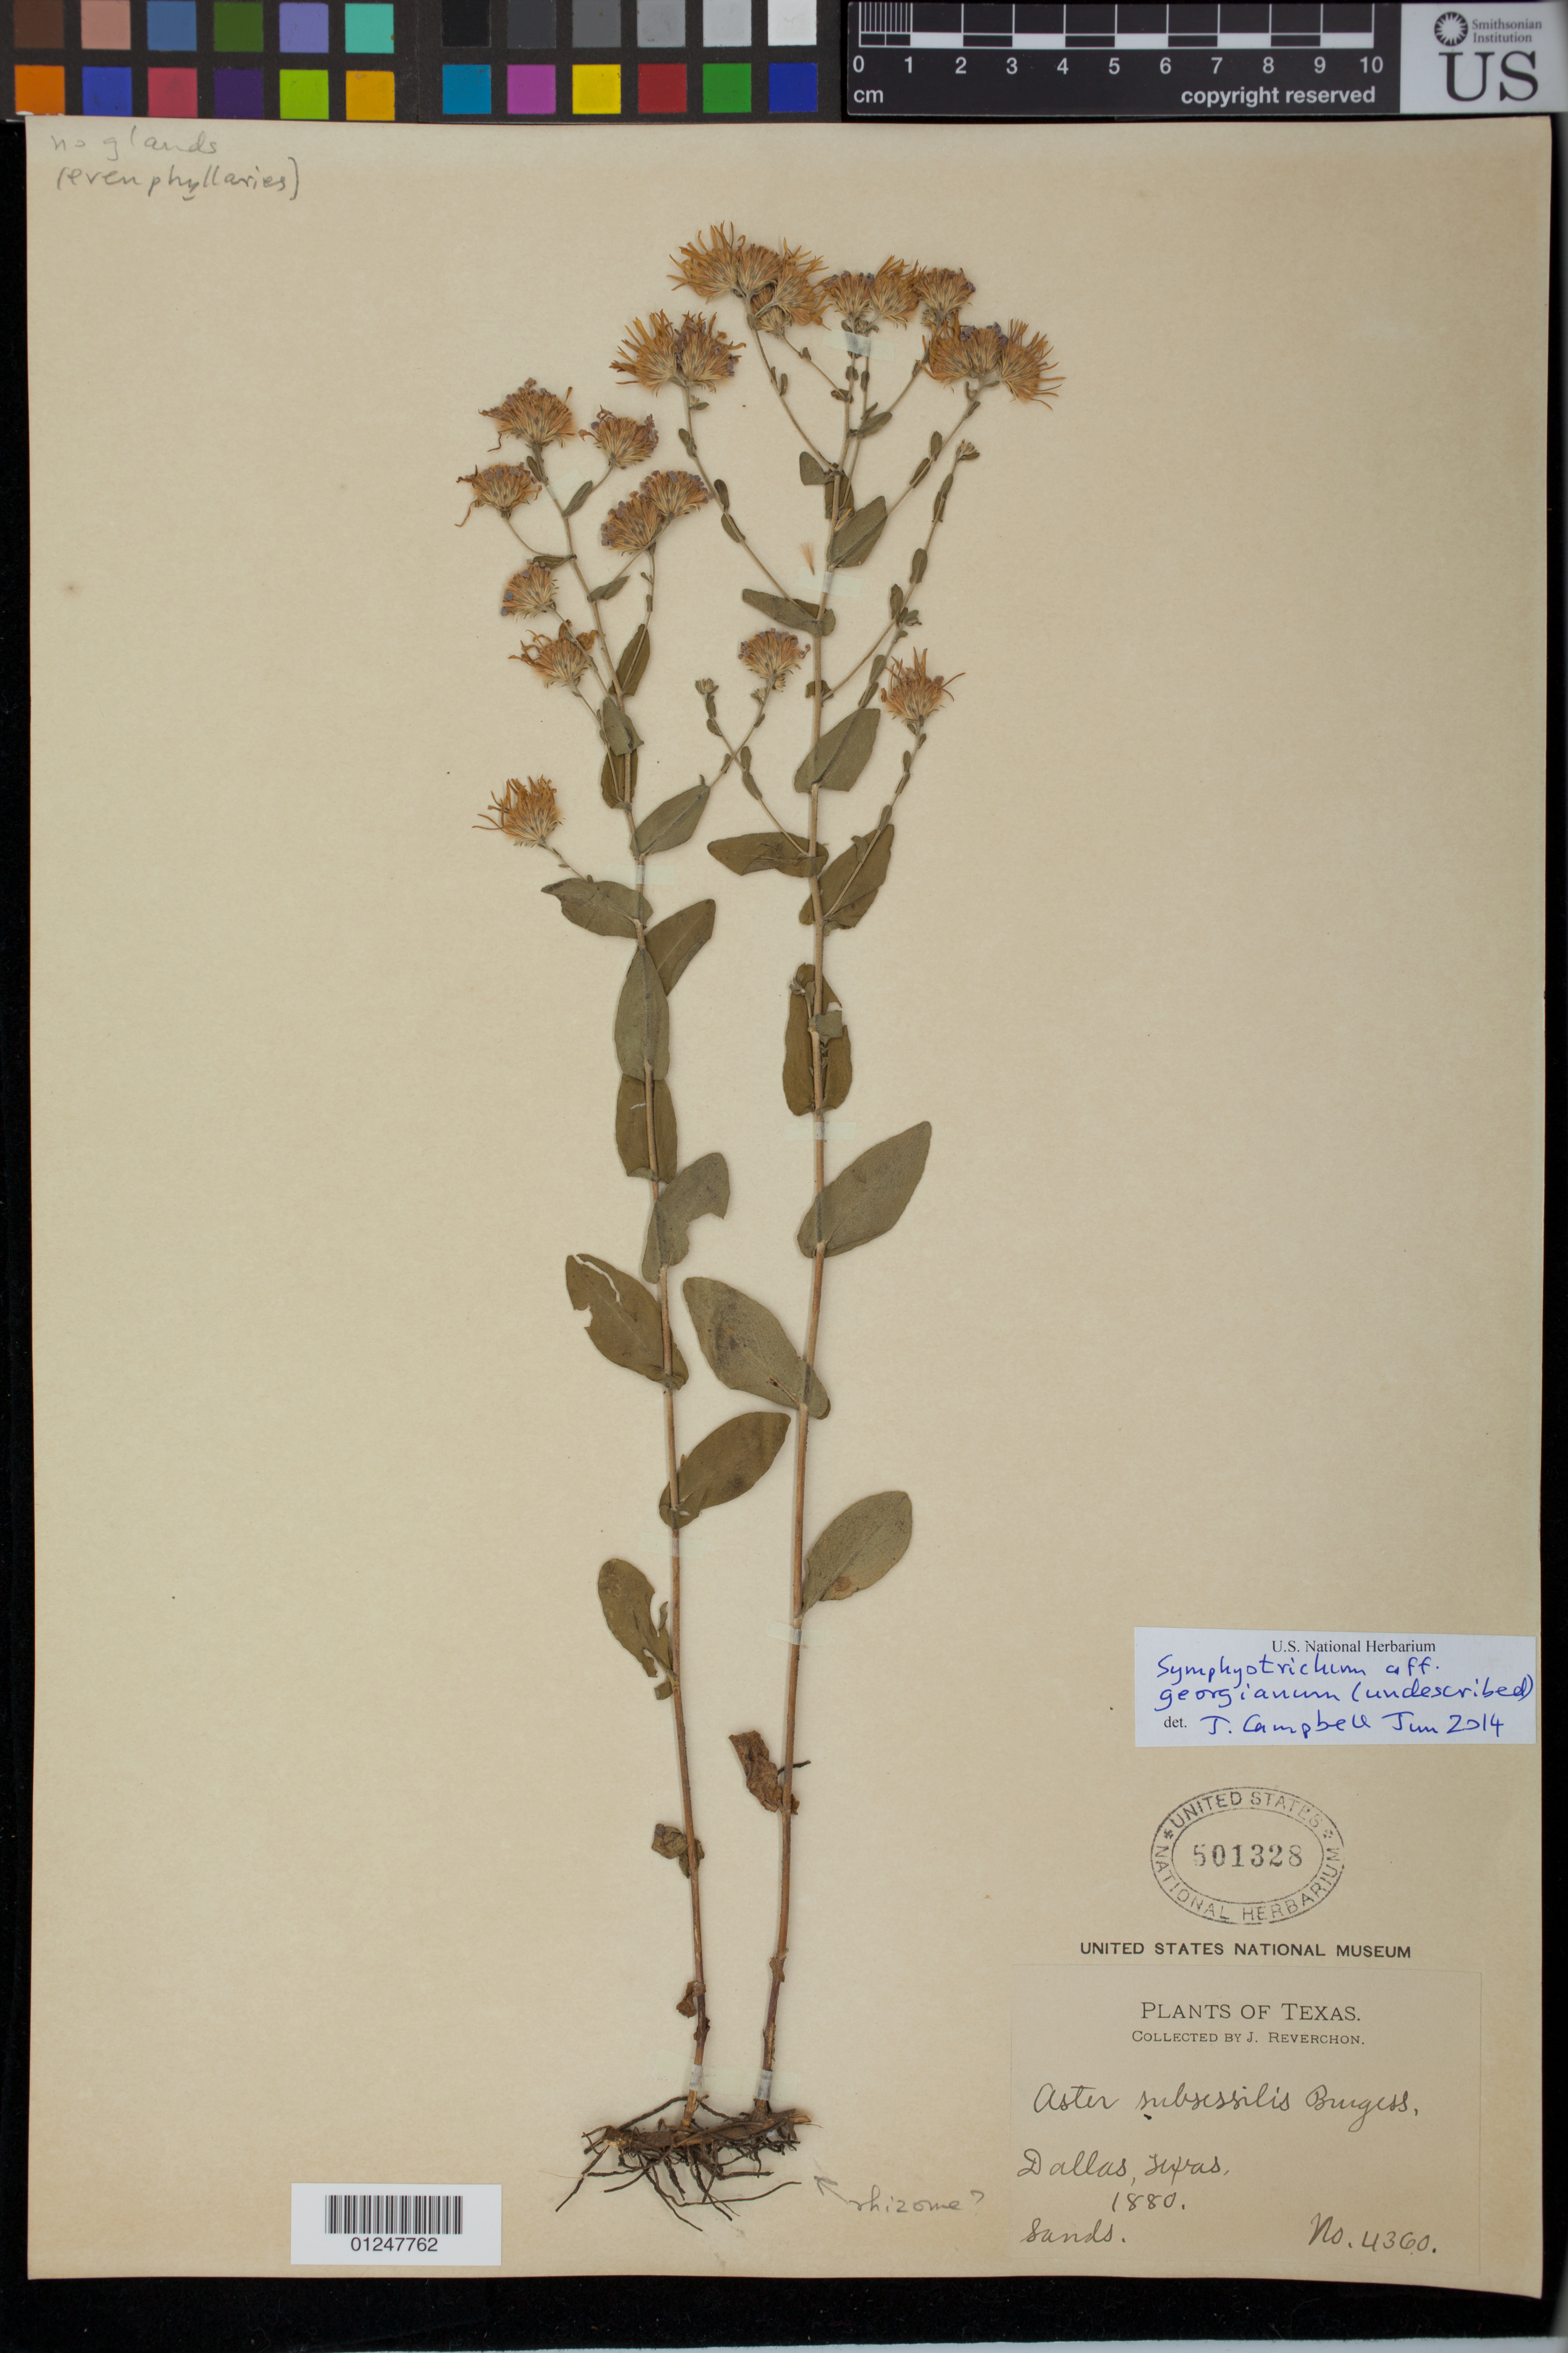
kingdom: Plantae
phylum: Tracheophyta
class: Magnoliopsida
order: Asterales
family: Asteraceae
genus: Symphyotrichum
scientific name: Symphyotrichum georgianum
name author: (Alexander) G.L. Nesom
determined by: Campbell, J.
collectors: J. Reverchon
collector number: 4360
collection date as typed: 1880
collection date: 1880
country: United States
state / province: Texas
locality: Dallas.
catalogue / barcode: US 501328